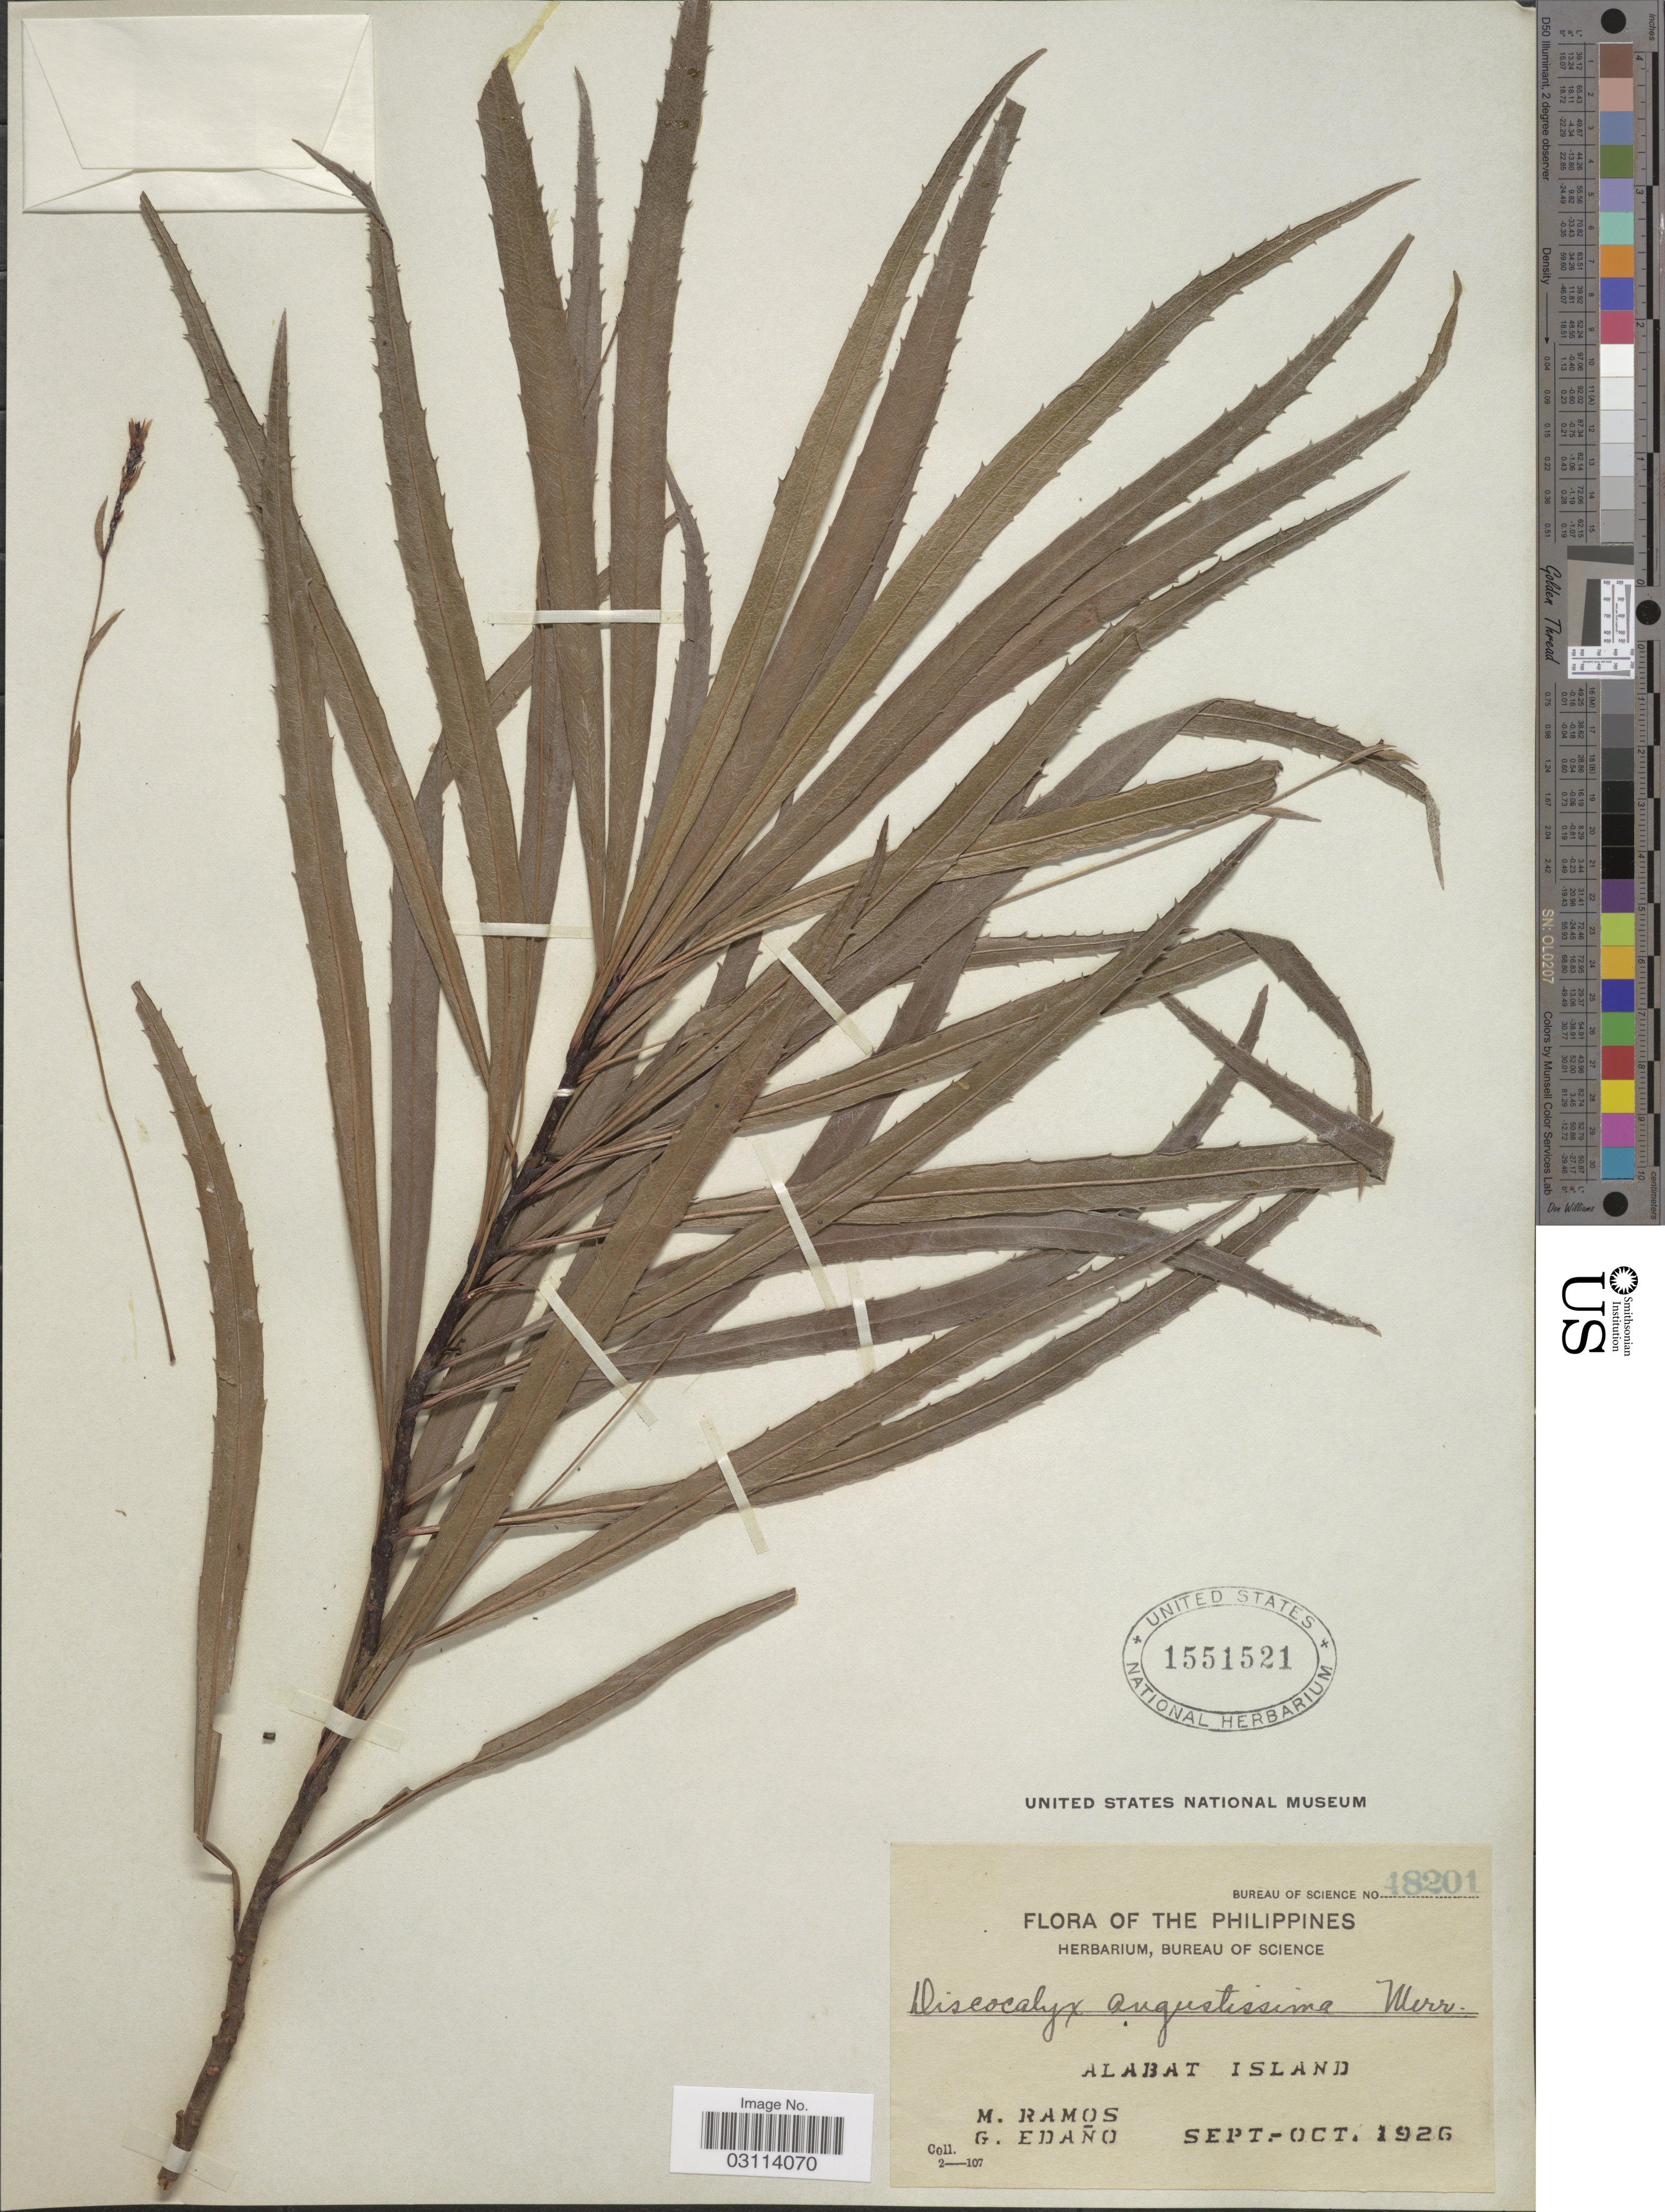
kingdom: Plantae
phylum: Tracheophyta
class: Magnoliopsida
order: Ericales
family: Primulaceae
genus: Discocalyx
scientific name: Discocalyx angustissima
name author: Merr.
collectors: M. Ramos & G. Edaño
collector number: Bureau of Science 48201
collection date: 1926-09/1926-10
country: Philippines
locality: Alabat Island.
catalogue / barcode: US 1551521